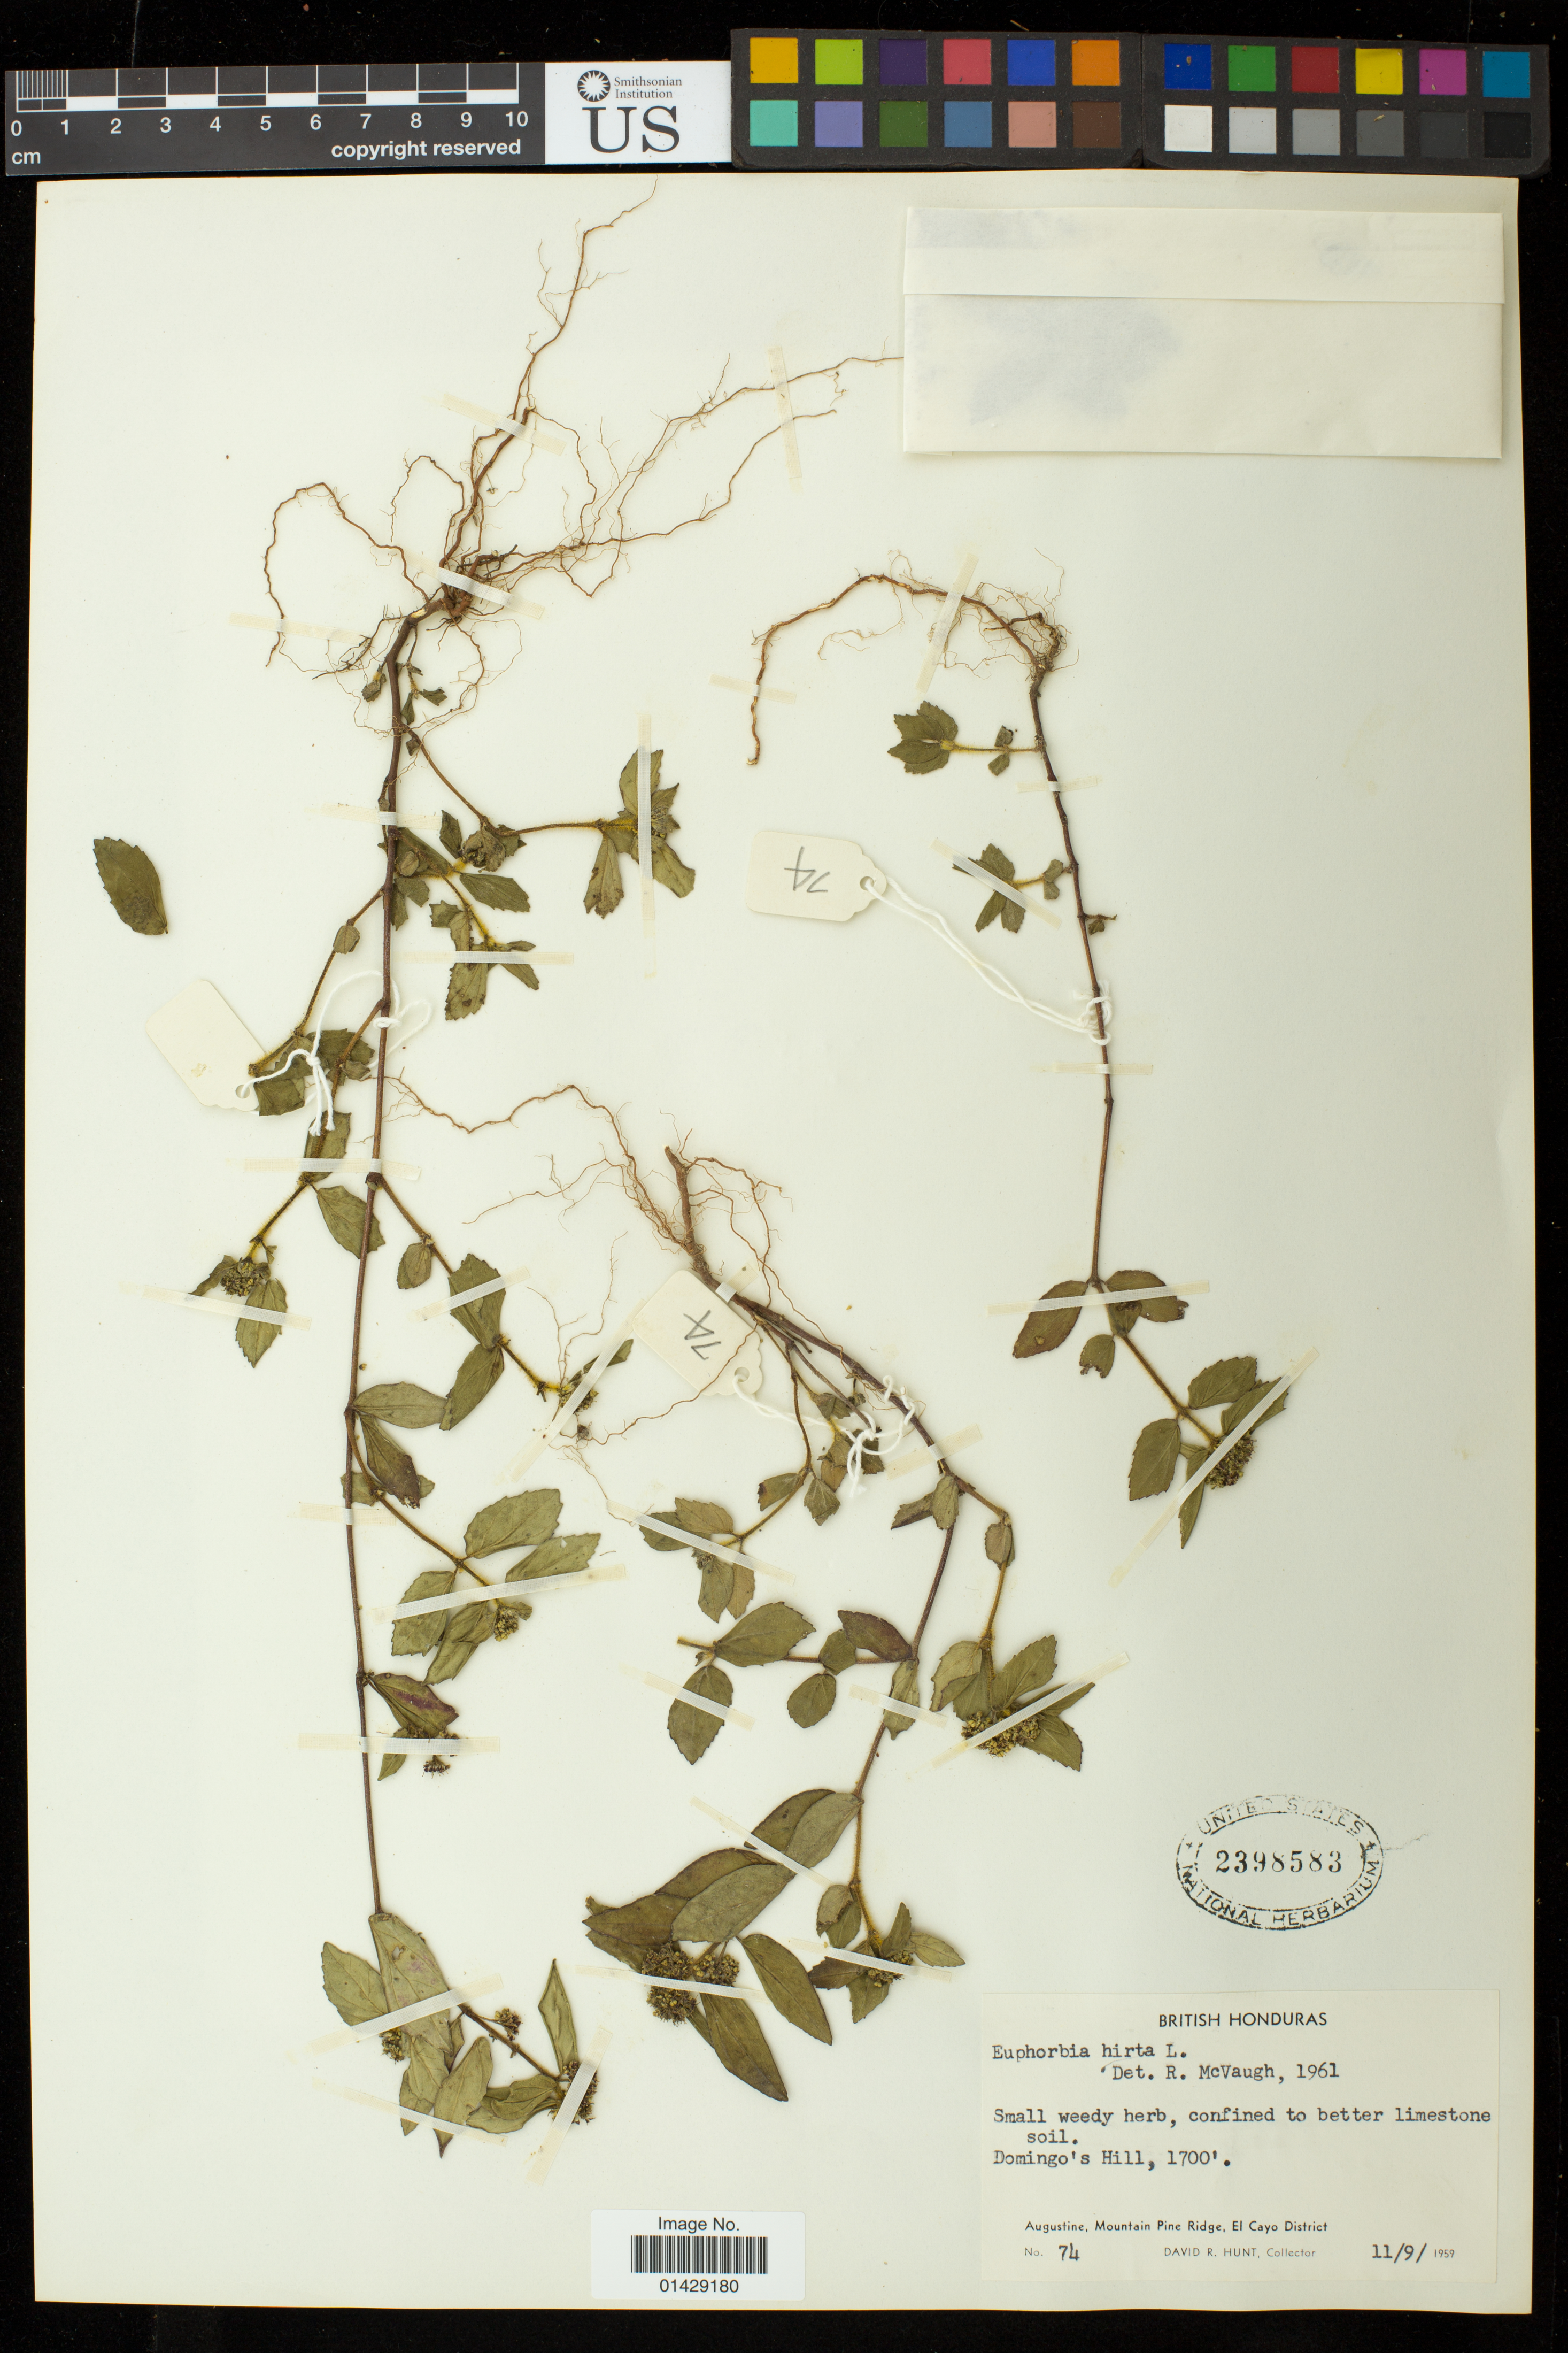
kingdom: Plantae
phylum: Tracheophyta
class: Magnoliopsida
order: Malpighiales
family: Euphorbiaceae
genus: Euphorbia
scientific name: Euphorbia hirta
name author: L.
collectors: D. R. Hunt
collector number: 74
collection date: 1959-09-11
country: Belize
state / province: Cayo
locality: Better limestone soil.; Domingo's Hill; Augustine, Mountain Pine Ridge, El Cayo District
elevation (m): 518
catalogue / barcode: US 2398583